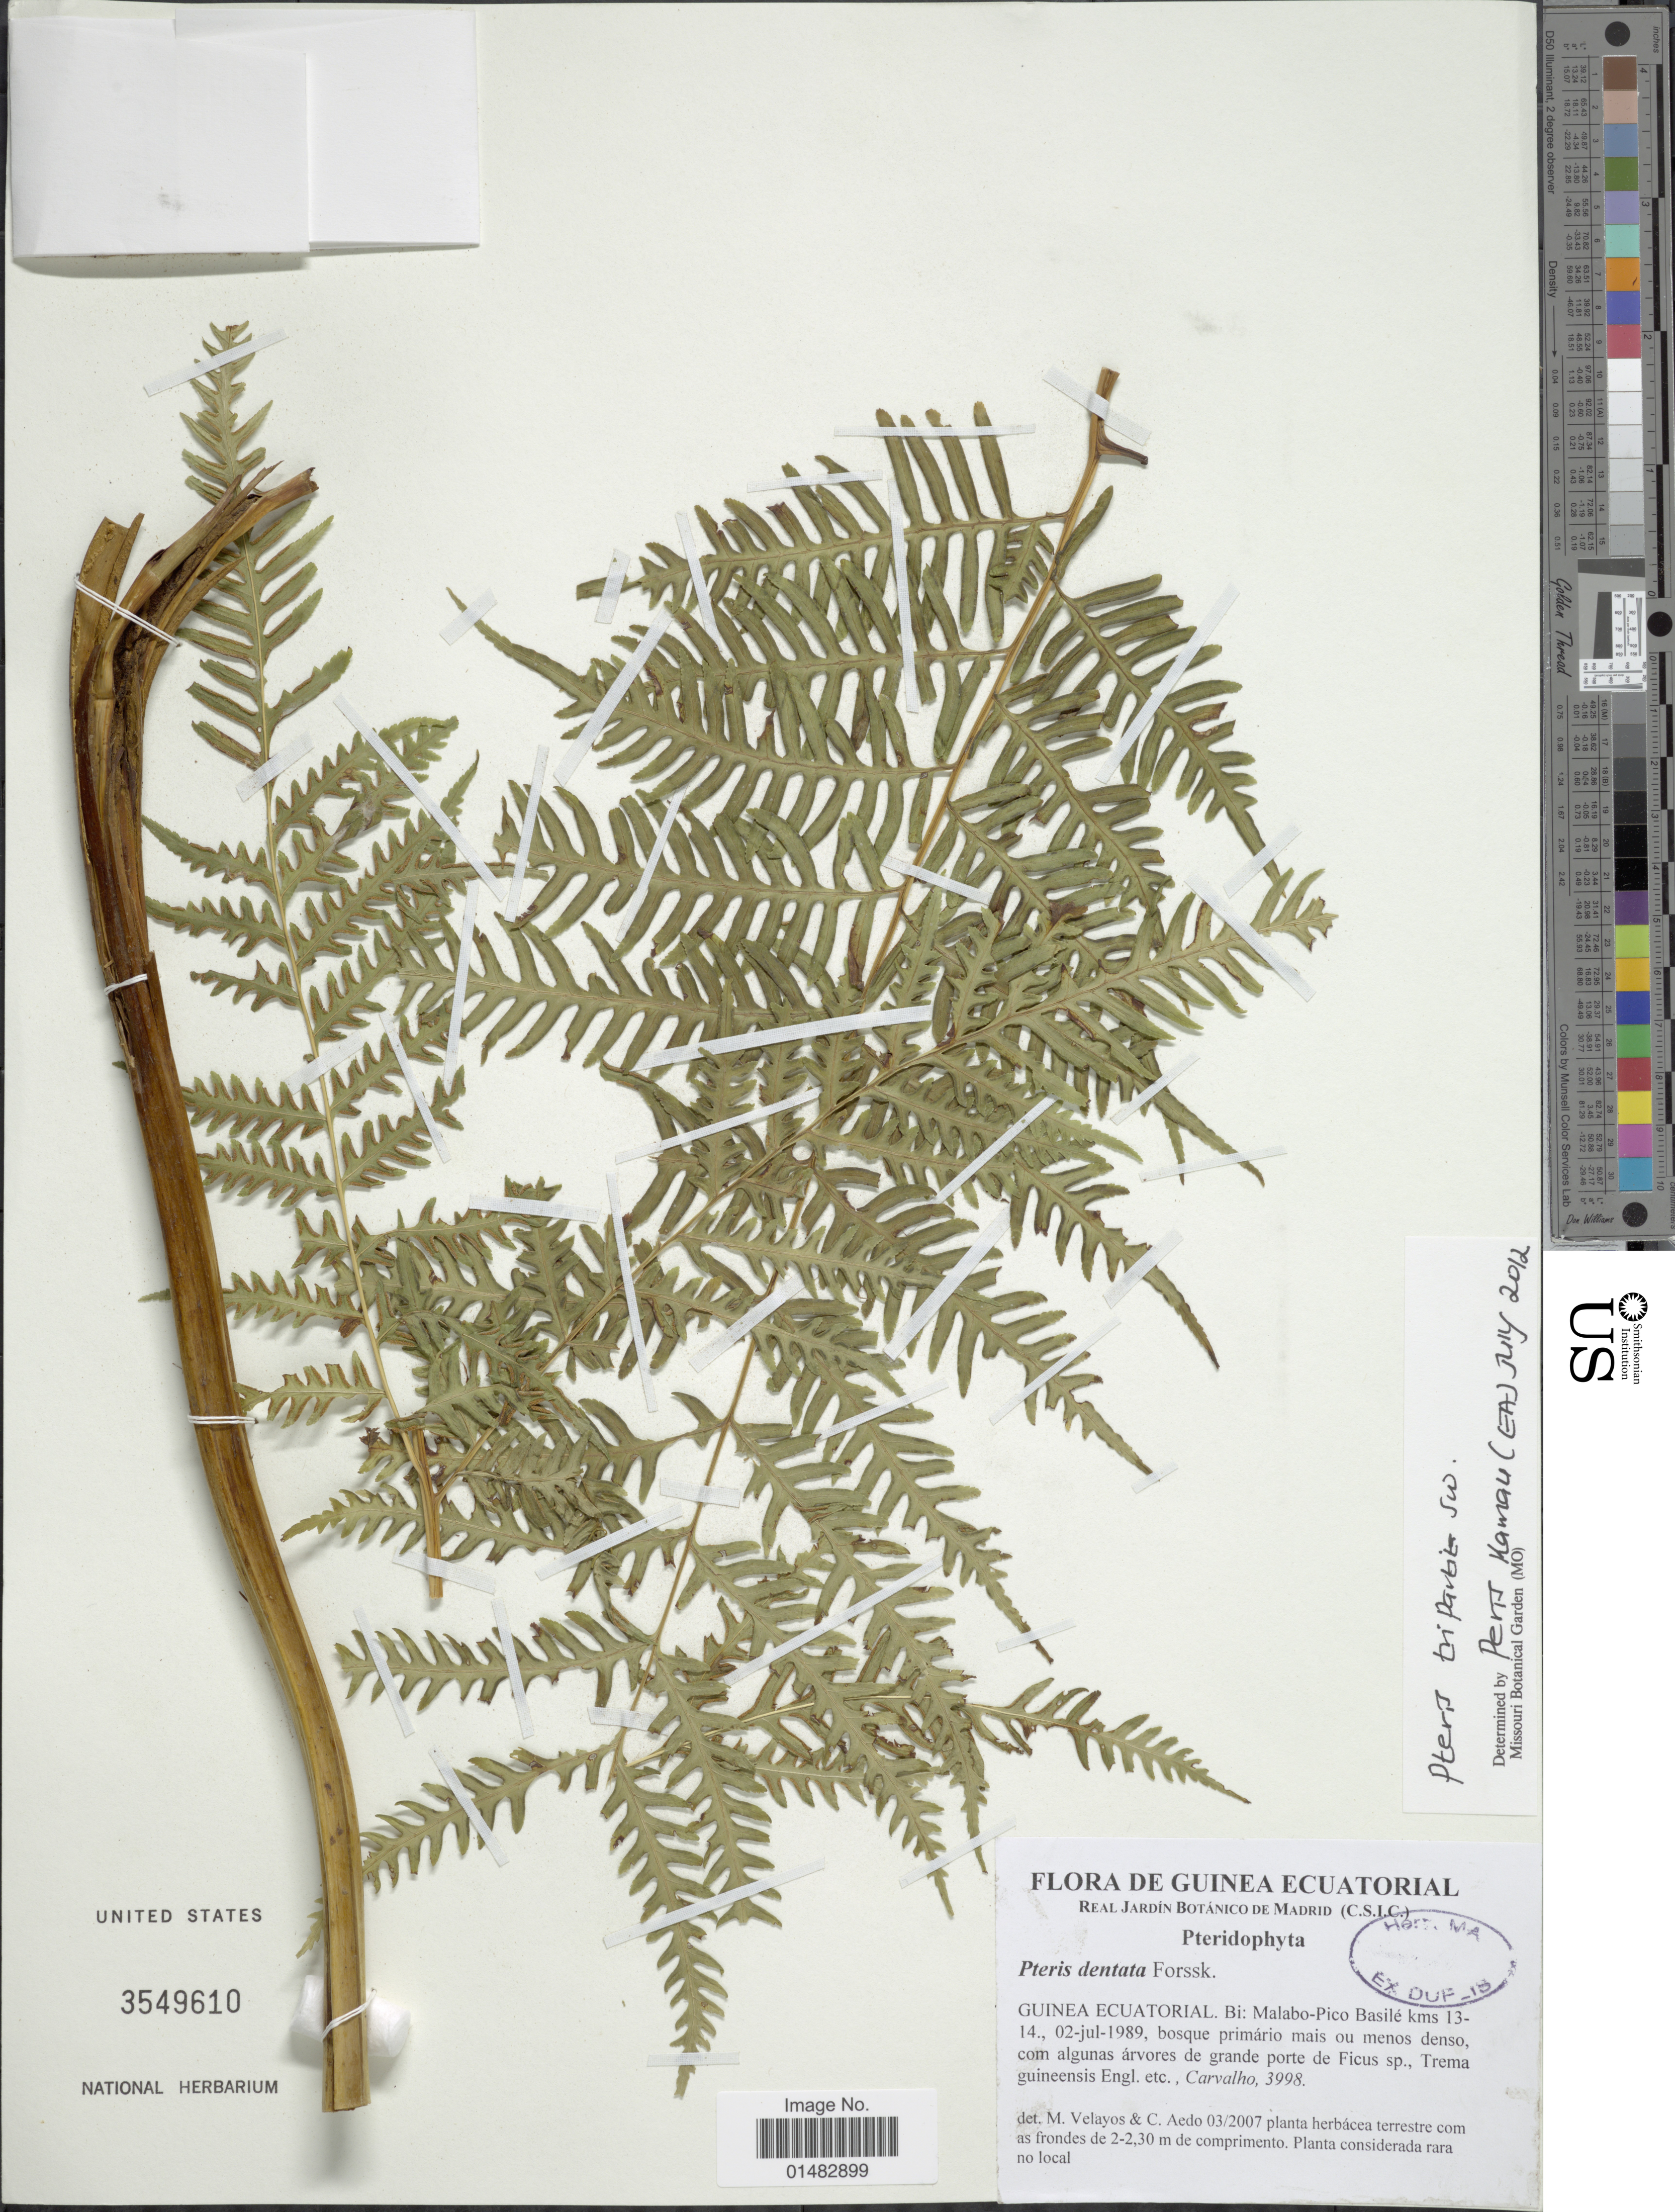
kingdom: Plantae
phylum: Tracheophyta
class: Polypodiopsida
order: Polypodiales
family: Pteridaceae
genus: Pteris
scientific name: Pteris tripartita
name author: Sw.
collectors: Carvalho, --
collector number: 3998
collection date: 1989-07-02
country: Equatorial Guinea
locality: Bi: Malabo-Pico, Basilé kms 13-14.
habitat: bosque primario mais ou menos denso, com algunas arvores de grande porte de Ficus sp., Trema guineensis Engl. etc.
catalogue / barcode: US 3549610